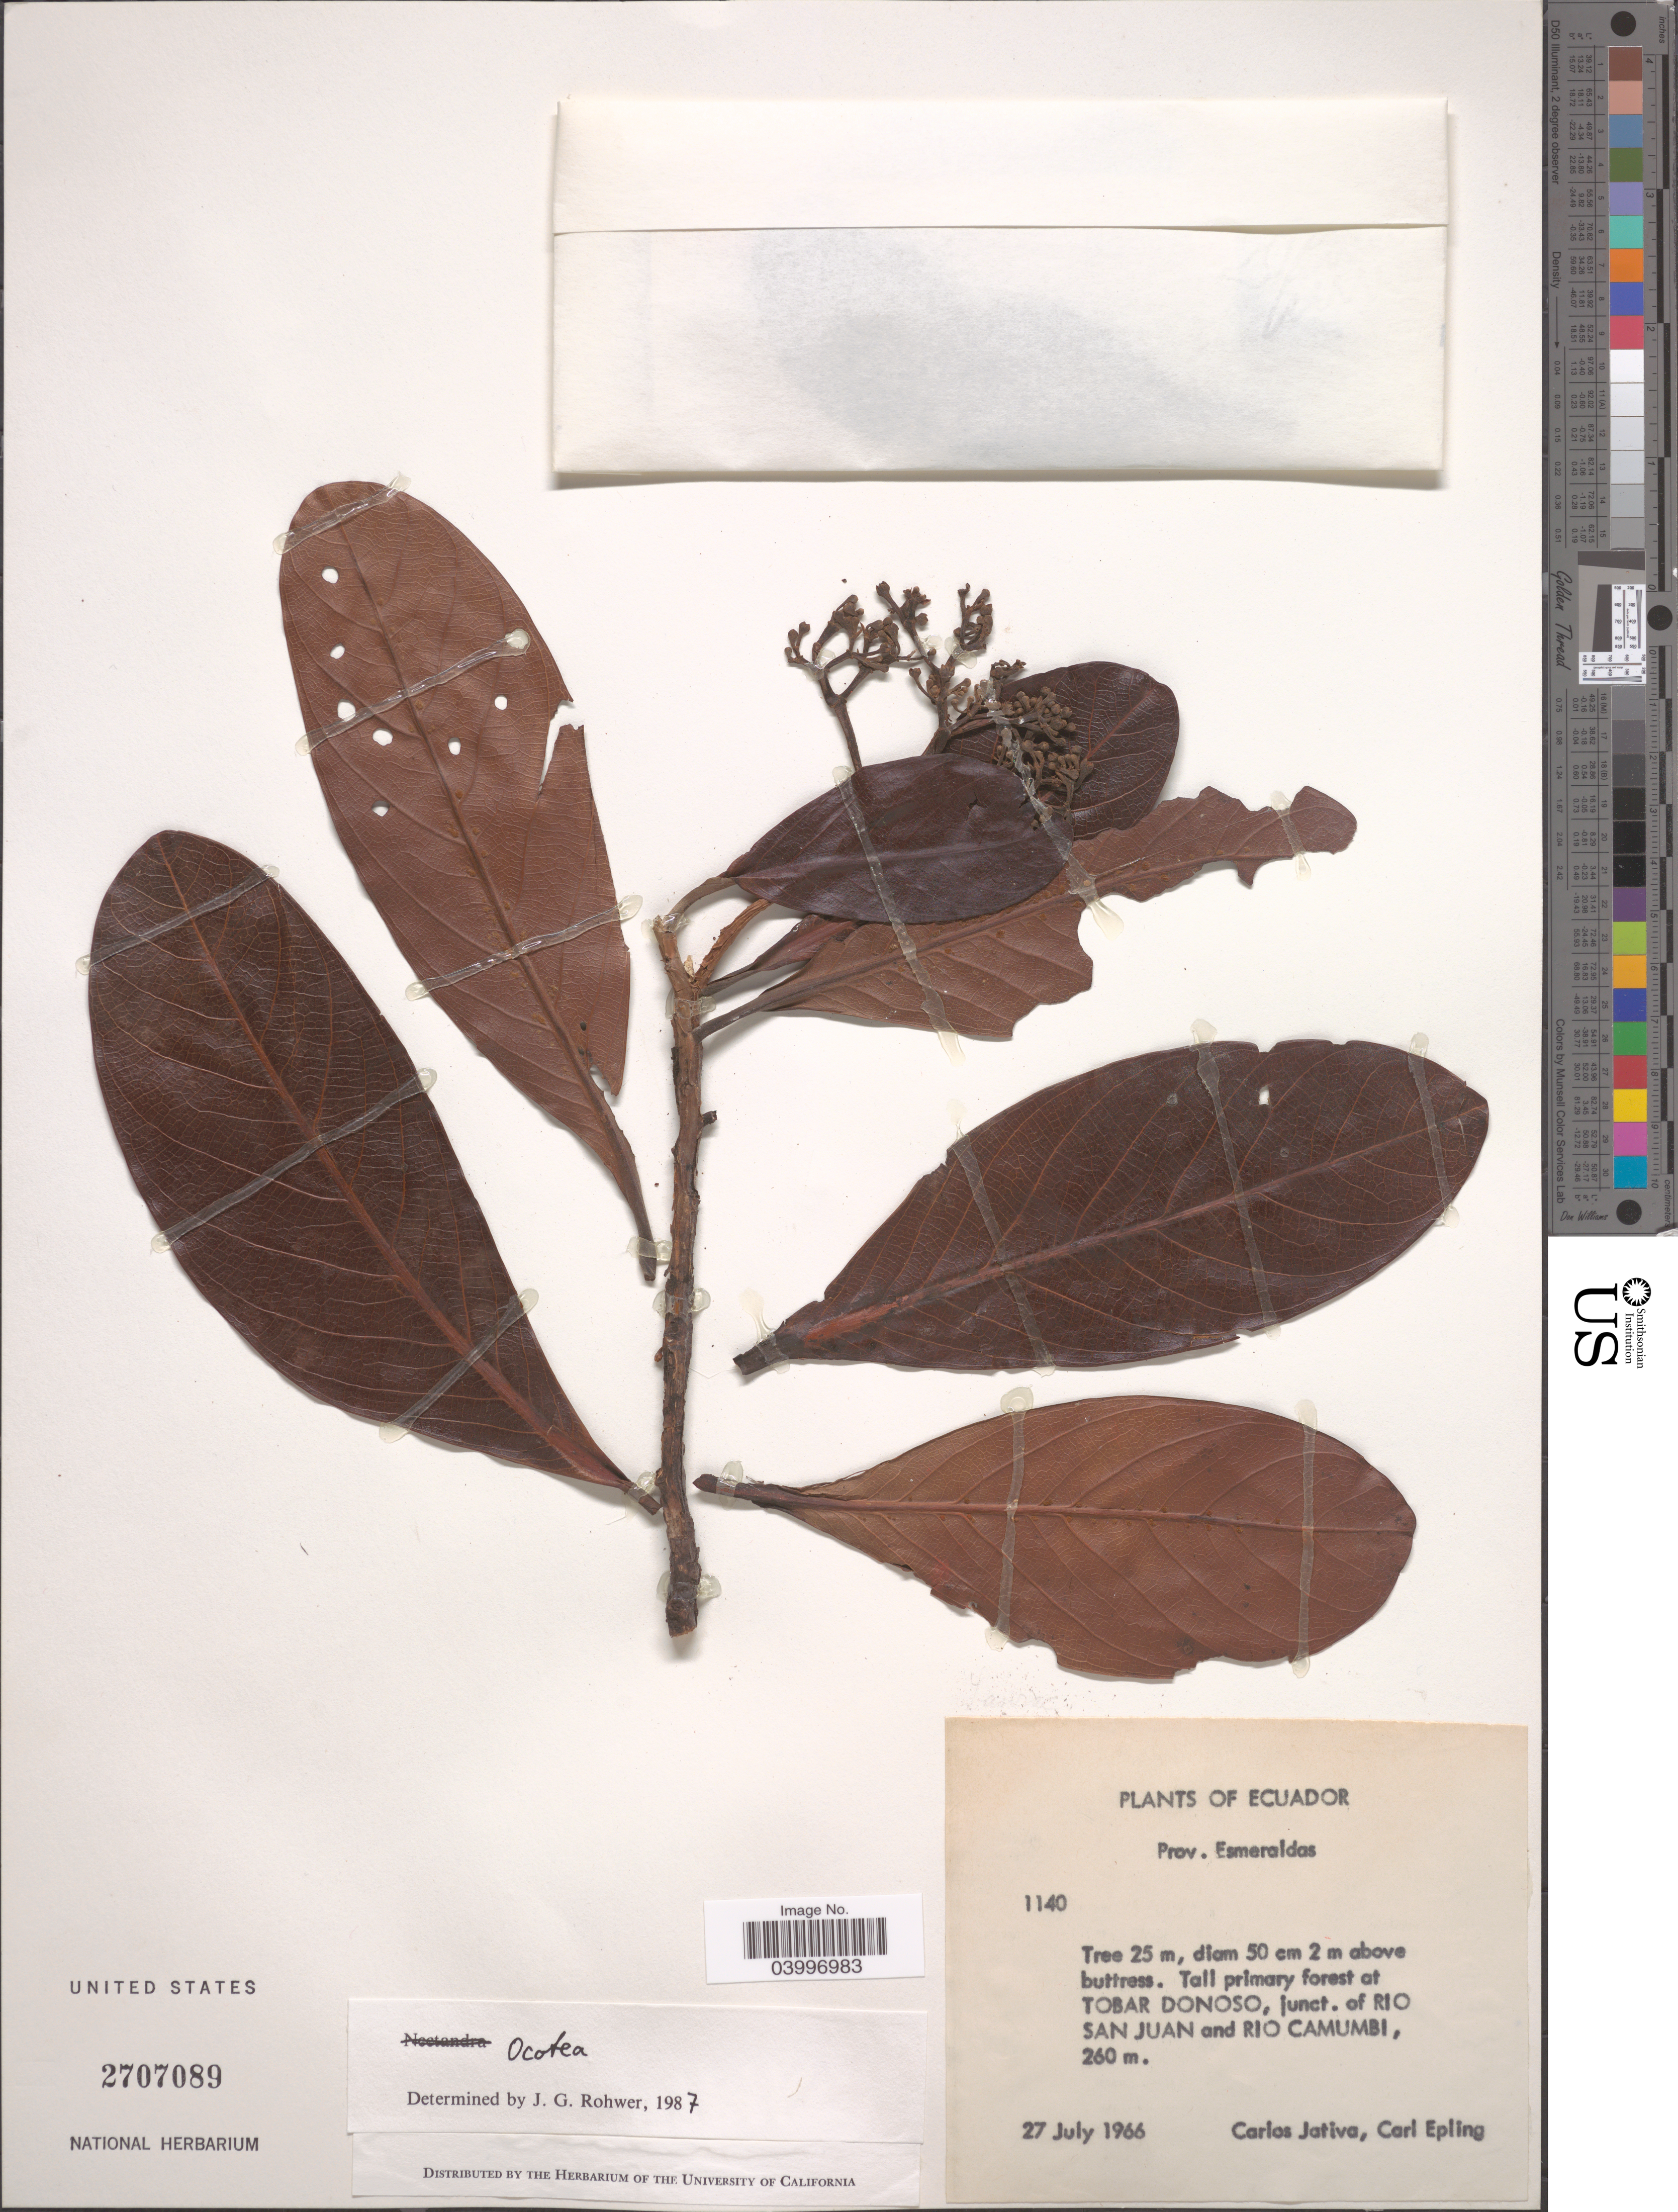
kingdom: Plantae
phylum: Tracheophyta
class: Magnoliopsida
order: Laurales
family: Lauraceae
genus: Ocotea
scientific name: Ocotea sp.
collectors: C. D. Játiva & C. C. Epling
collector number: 1140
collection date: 1966-07-27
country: Ecuador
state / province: Esmeraldas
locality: Tall primary forest at Tobar Donoso, junct. of Rio San Juan and Rio Camumbi.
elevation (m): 260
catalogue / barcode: US 2707089